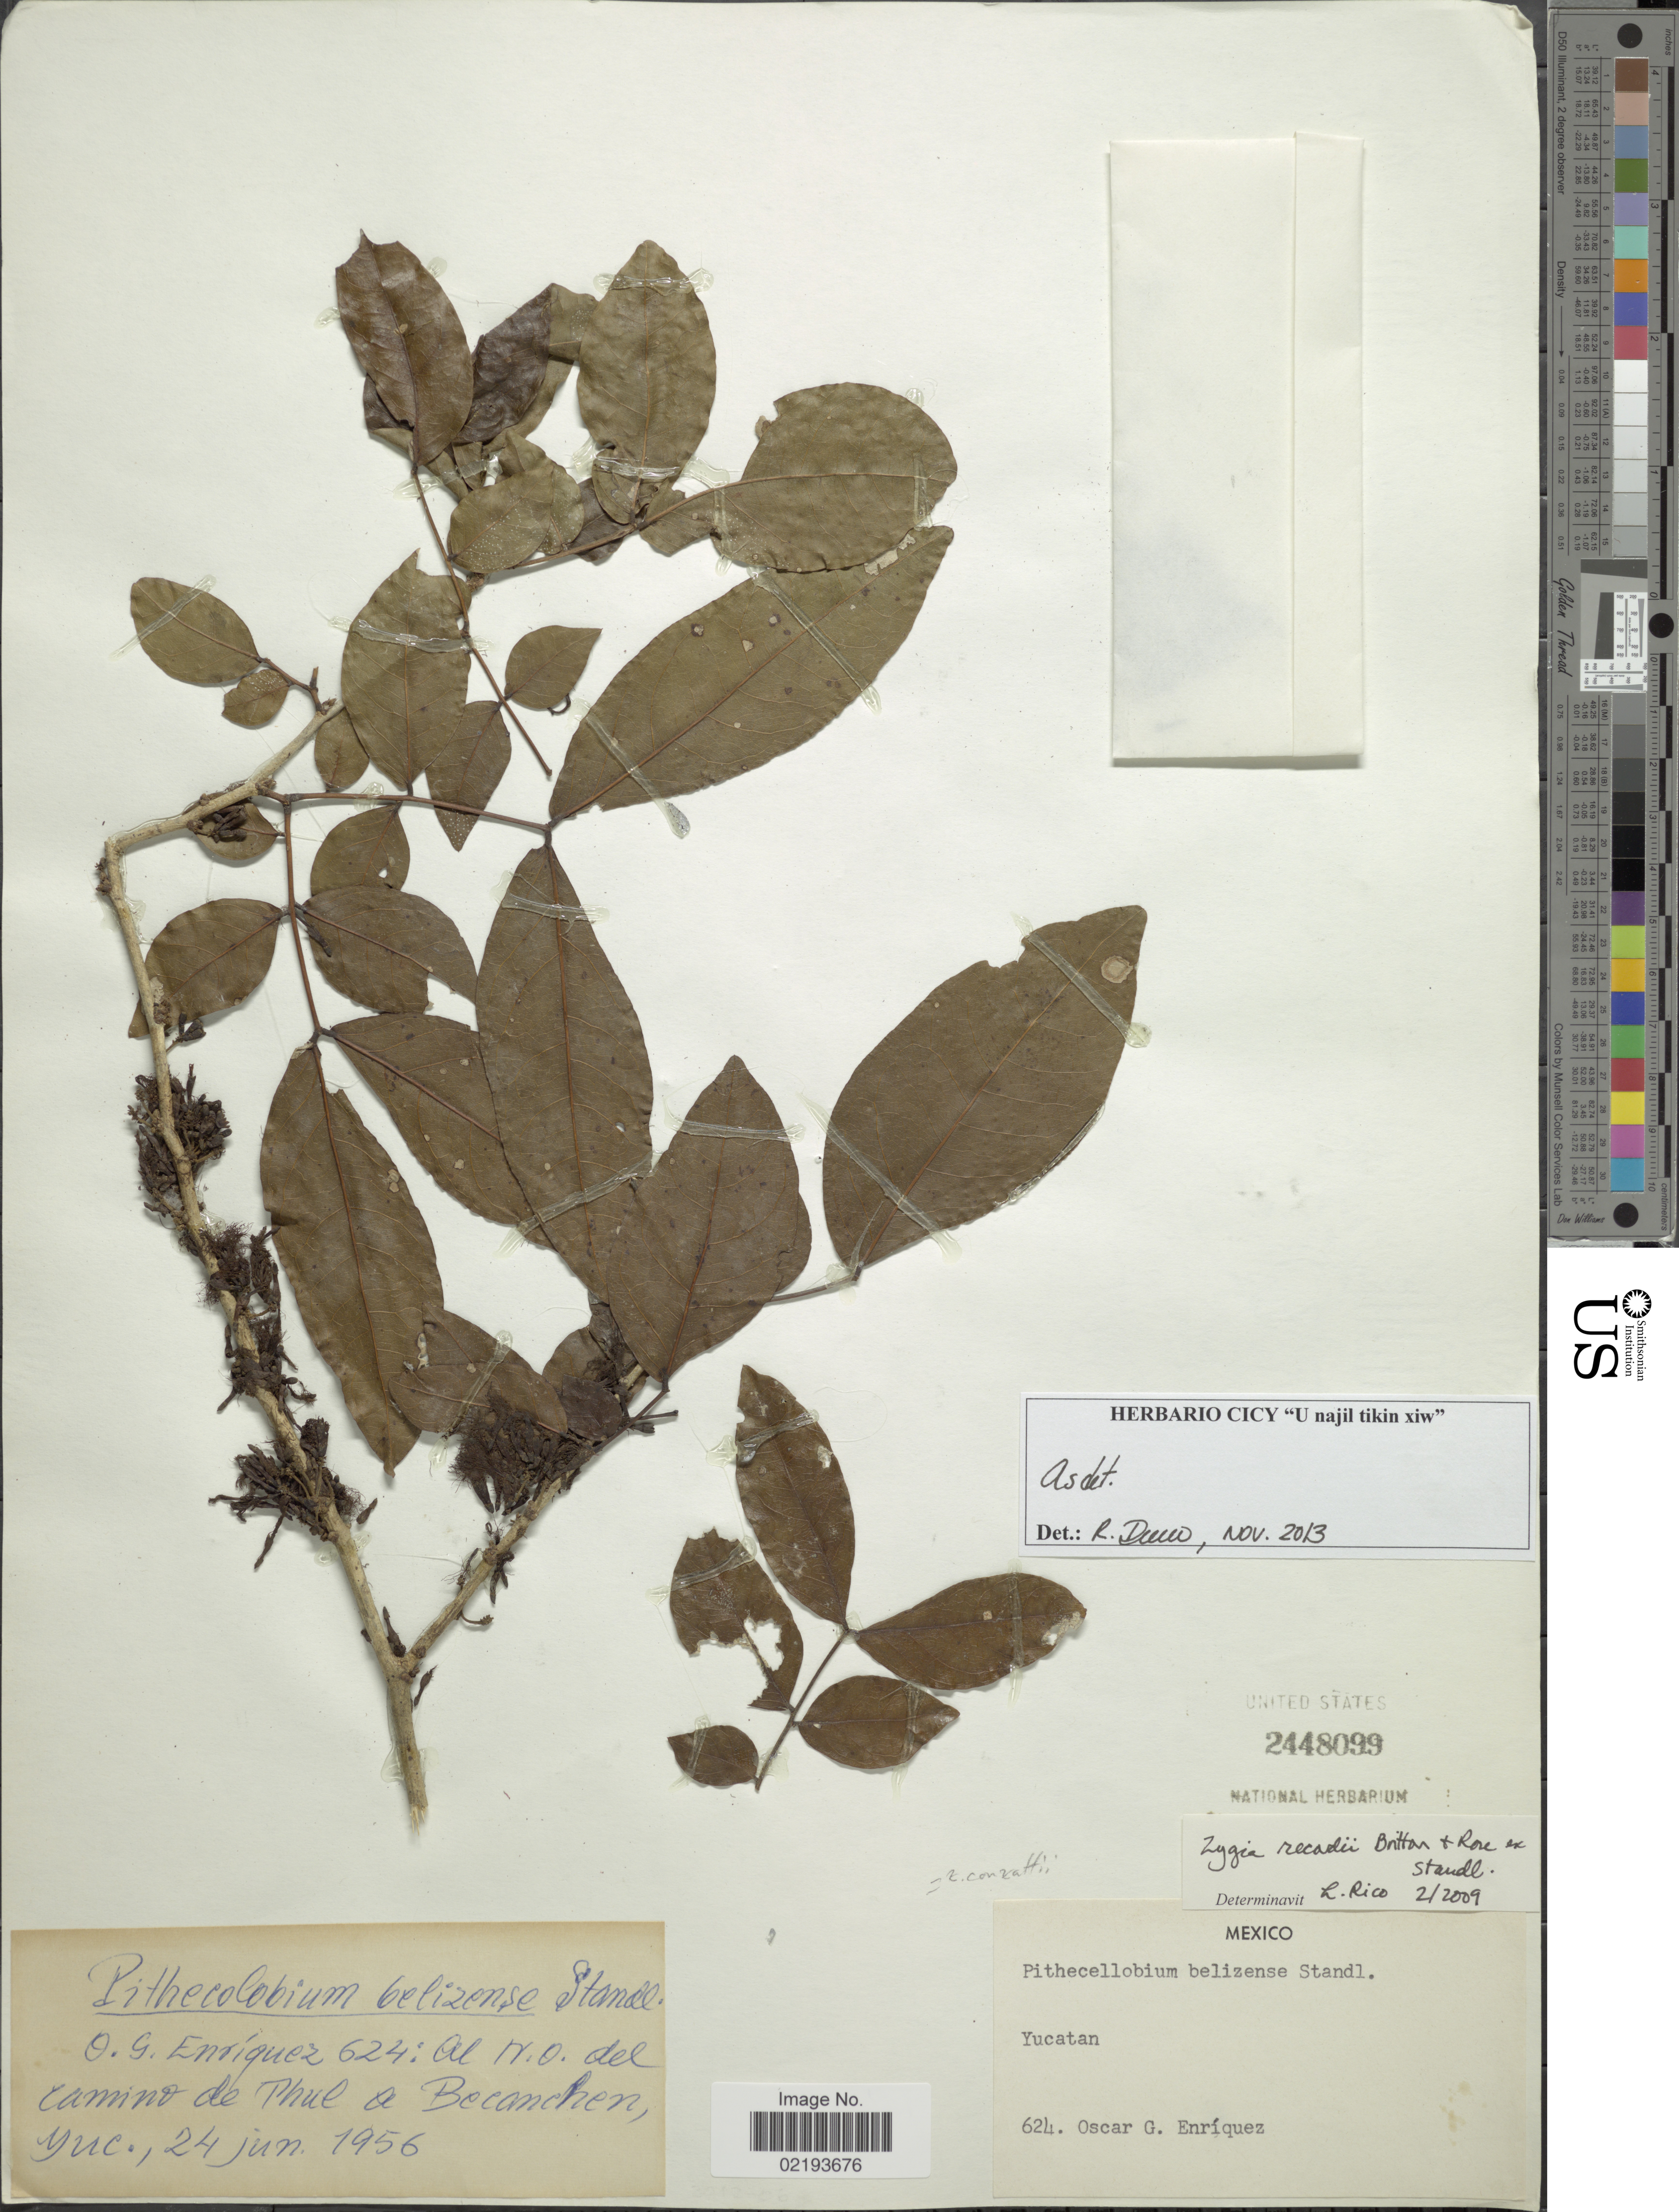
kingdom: Plantae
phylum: Tracheophyta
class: Magnoliopsida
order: Fabales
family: Fabaceae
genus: Zygia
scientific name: Zygia conzattii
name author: (Standl.) Britton & Rose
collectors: O. Enriquez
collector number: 624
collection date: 1956-06-24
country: Mexico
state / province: Yucatán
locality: Al W.O. del camino de Thul a Becanchen, Yuc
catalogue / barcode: US 2448099